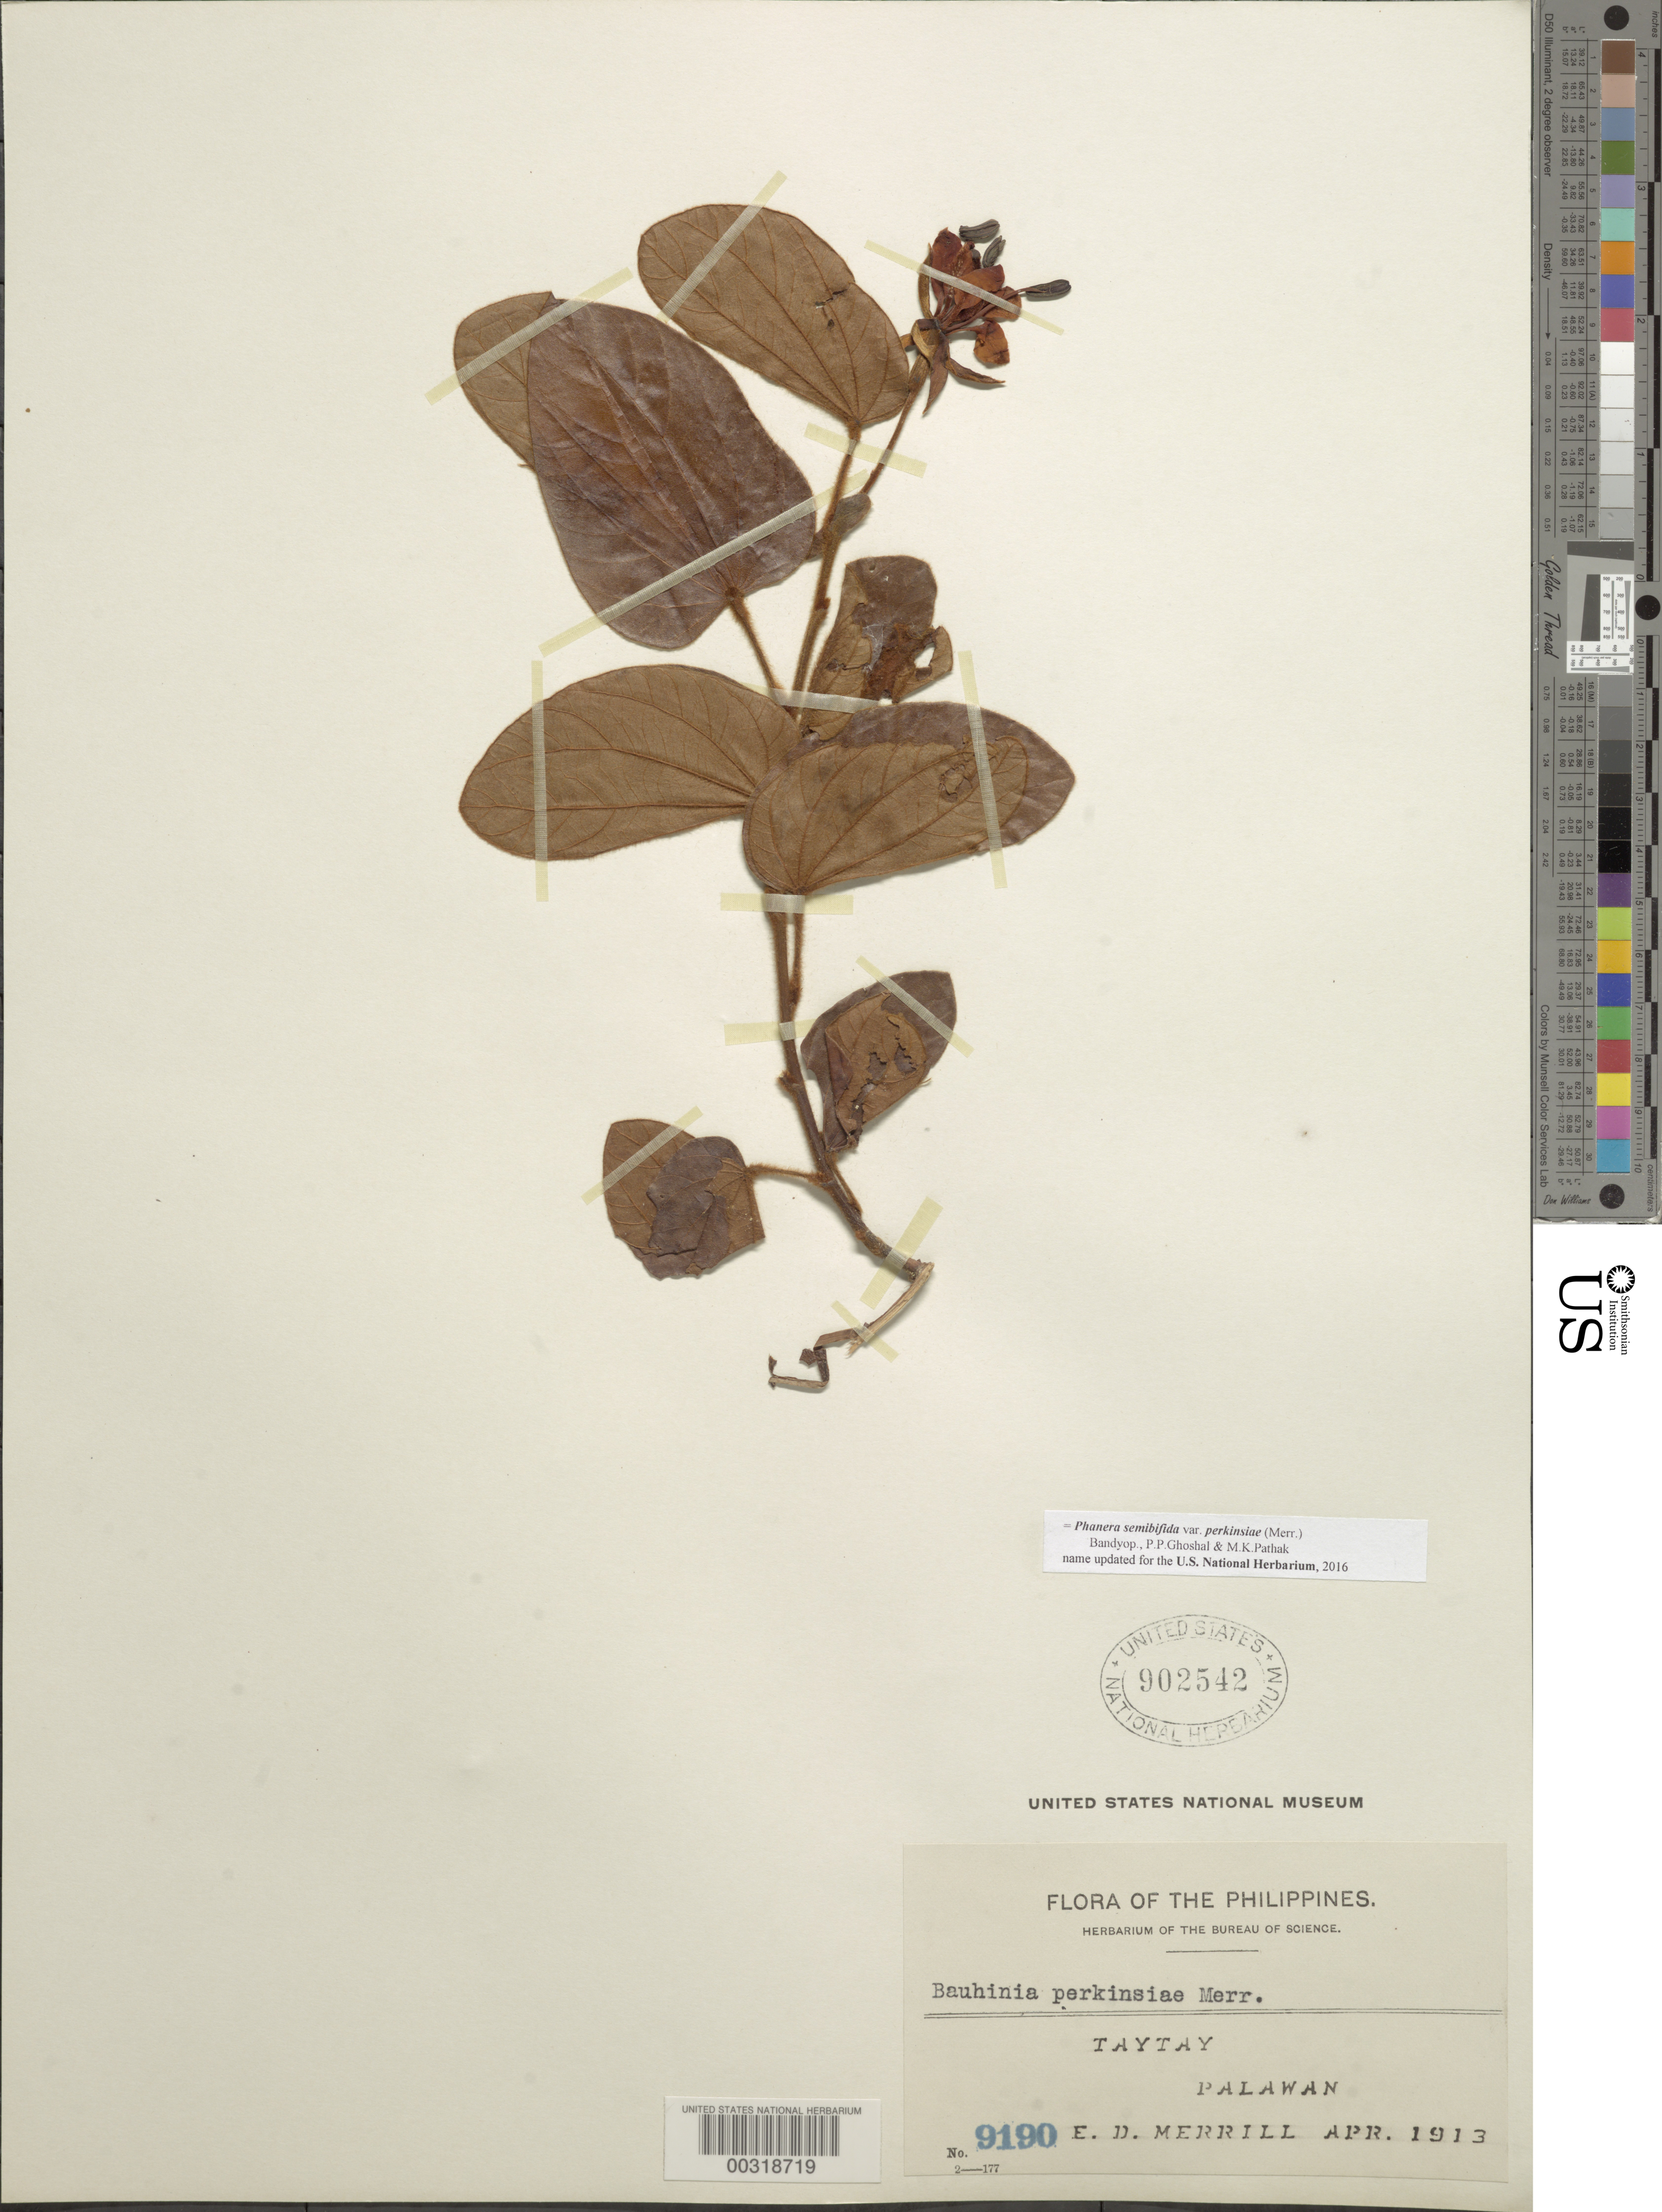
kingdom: Plantae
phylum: Tracheophyta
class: Magnoliopsida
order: Fabales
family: Fabaceae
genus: Phanera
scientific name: Phanera semibifida var. perkinsiae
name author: (Merr.) Bandyop. et al.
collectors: E. D. Merrill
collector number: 9190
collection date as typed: Apr 1913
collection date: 1913-04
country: Philippines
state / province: Mimaropa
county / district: Palawan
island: Palawan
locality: Taytay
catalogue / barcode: US 902542